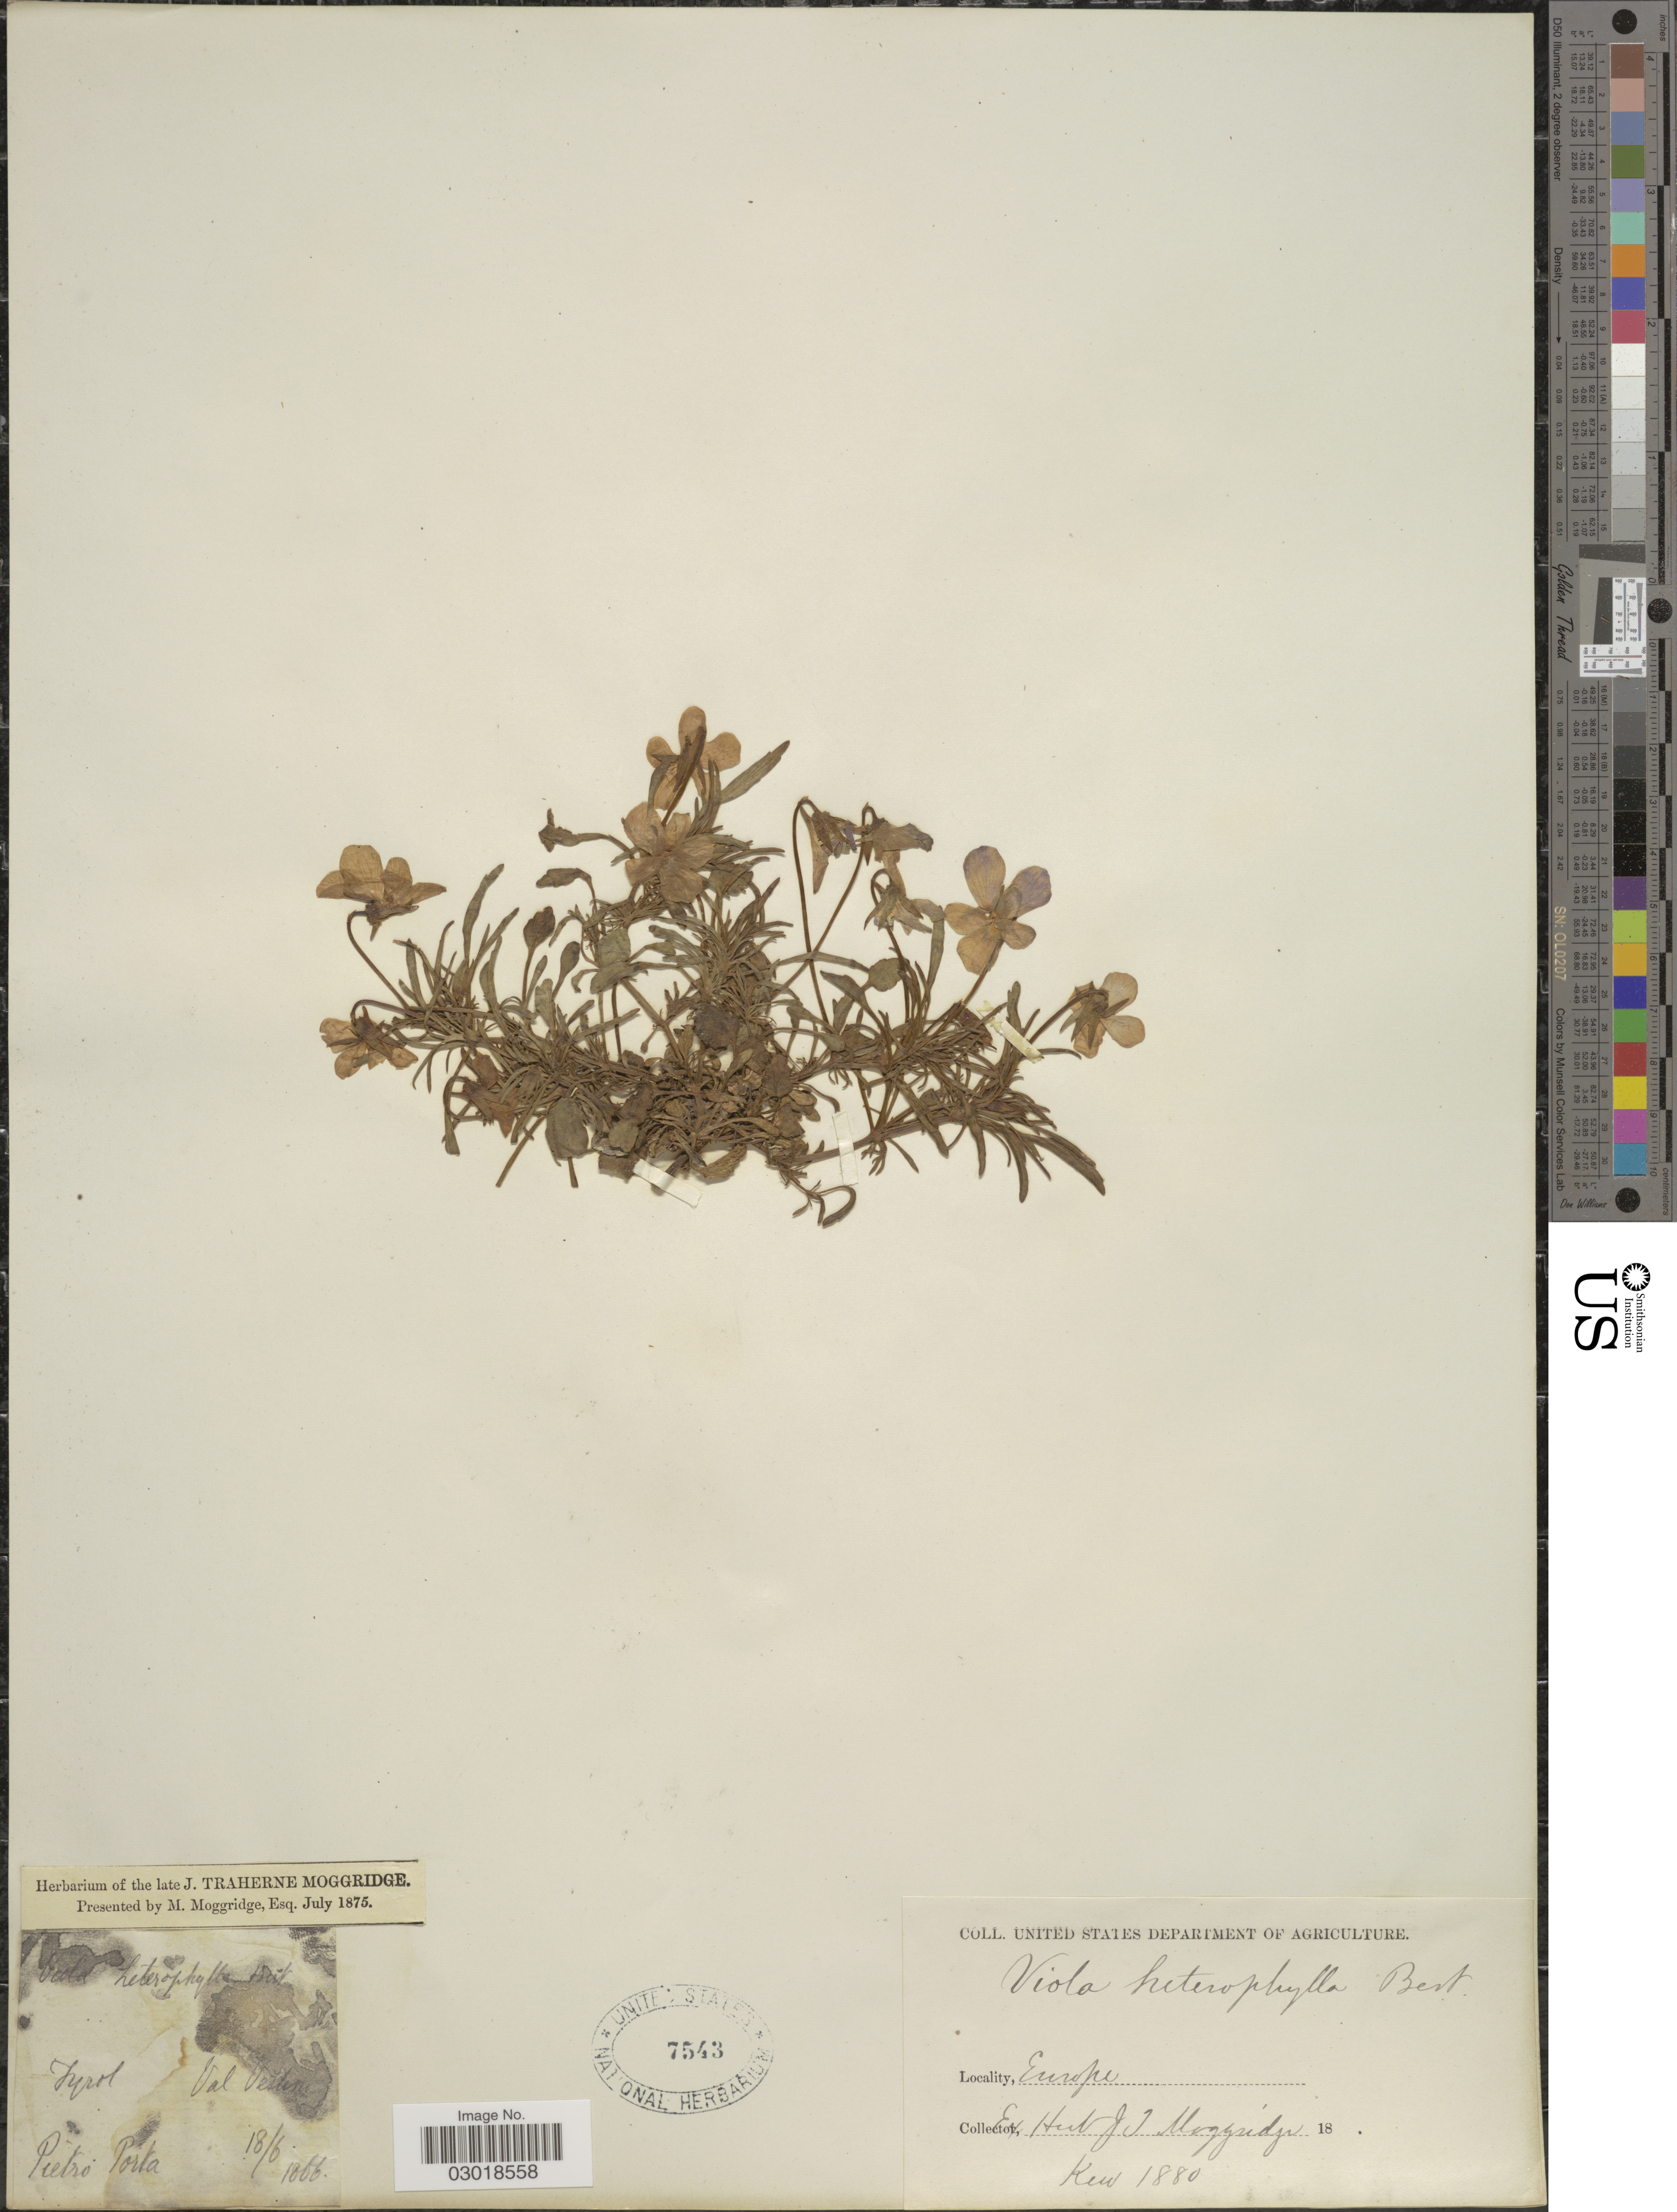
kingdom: Plantae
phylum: Tracheophyta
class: Magnoliopsida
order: Malpighiales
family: Violaceae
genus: Viola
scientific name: Viola heterophylla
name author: Muhl.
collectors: ex herb. J.T. Moggridge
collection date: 1866-06-18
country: Italy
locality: Tyrol. Val Vestino. Pietro Porta.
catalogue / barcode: US 7543